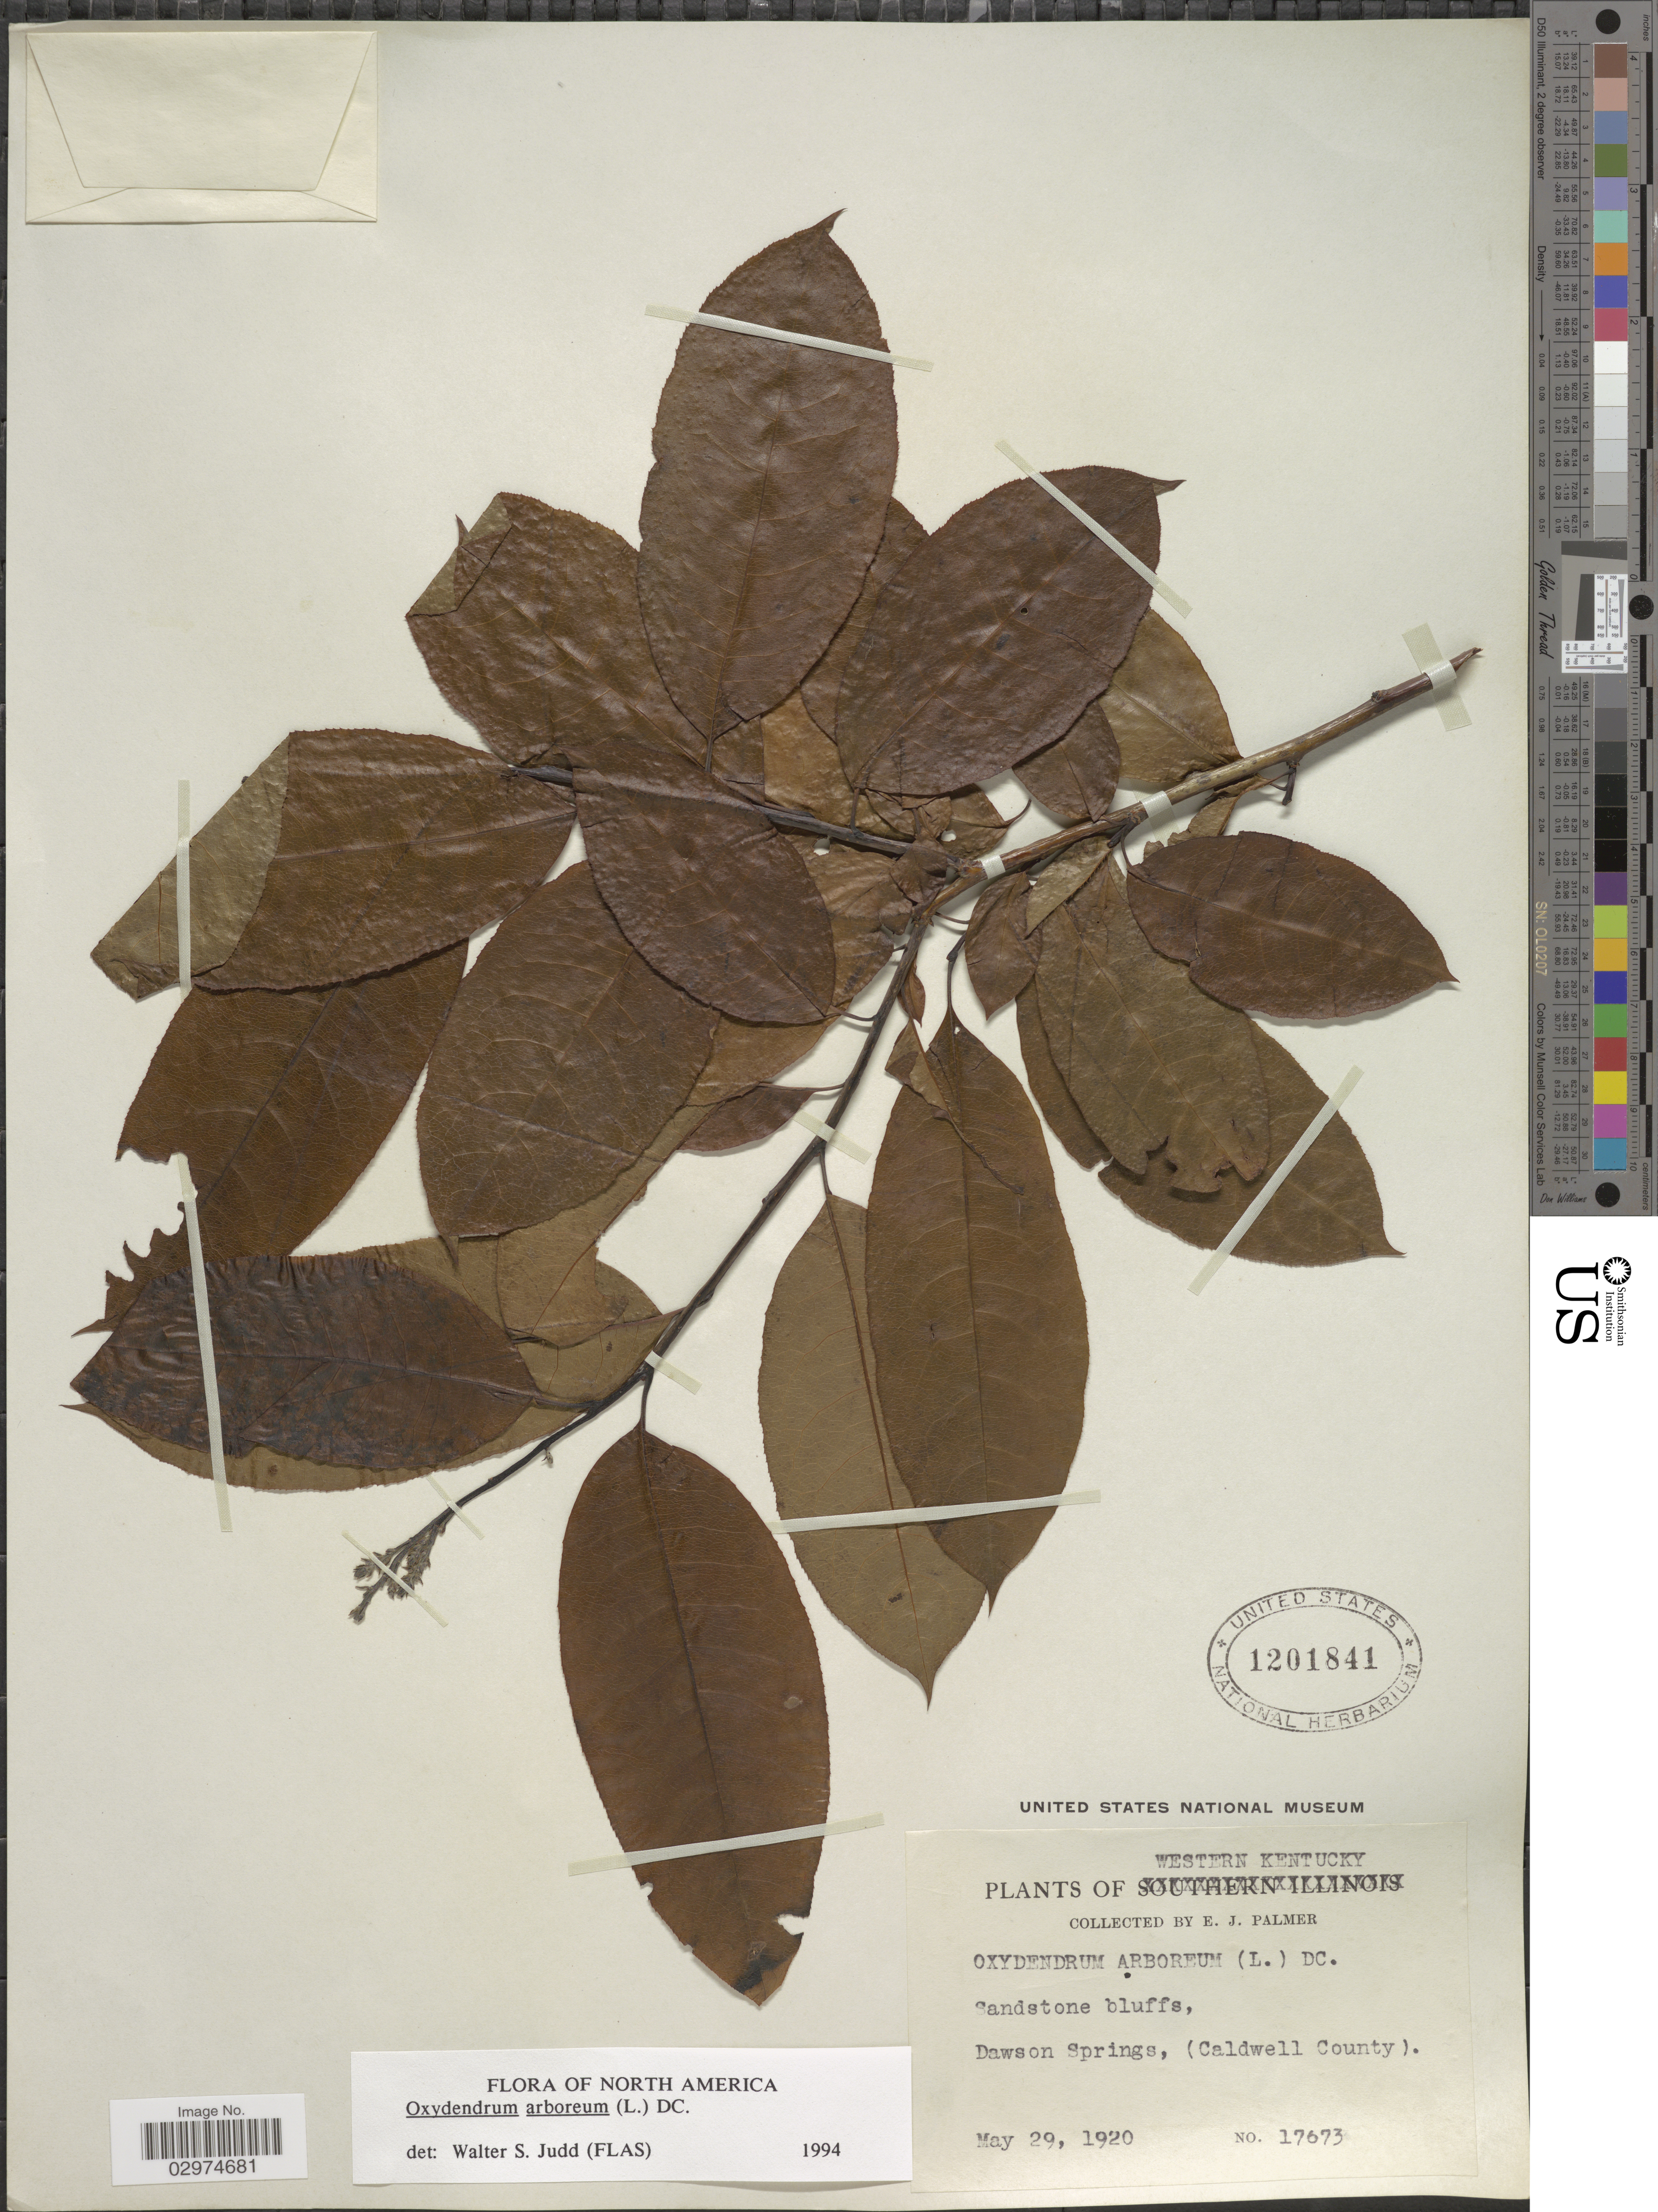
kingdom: Plantae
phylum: Tracheophyta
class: Magnoliopsida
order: Ericales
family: Ericaceae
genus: Oxydendrum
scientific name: Oxydendrum arboreum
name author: (L.) DC.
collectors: E. J. Palmer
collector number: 17673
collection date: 1920-05-29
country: United States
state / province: Kentucky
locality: Western Kentucky, Dawson Springs (Caldwell County).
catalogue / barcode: US 1201841